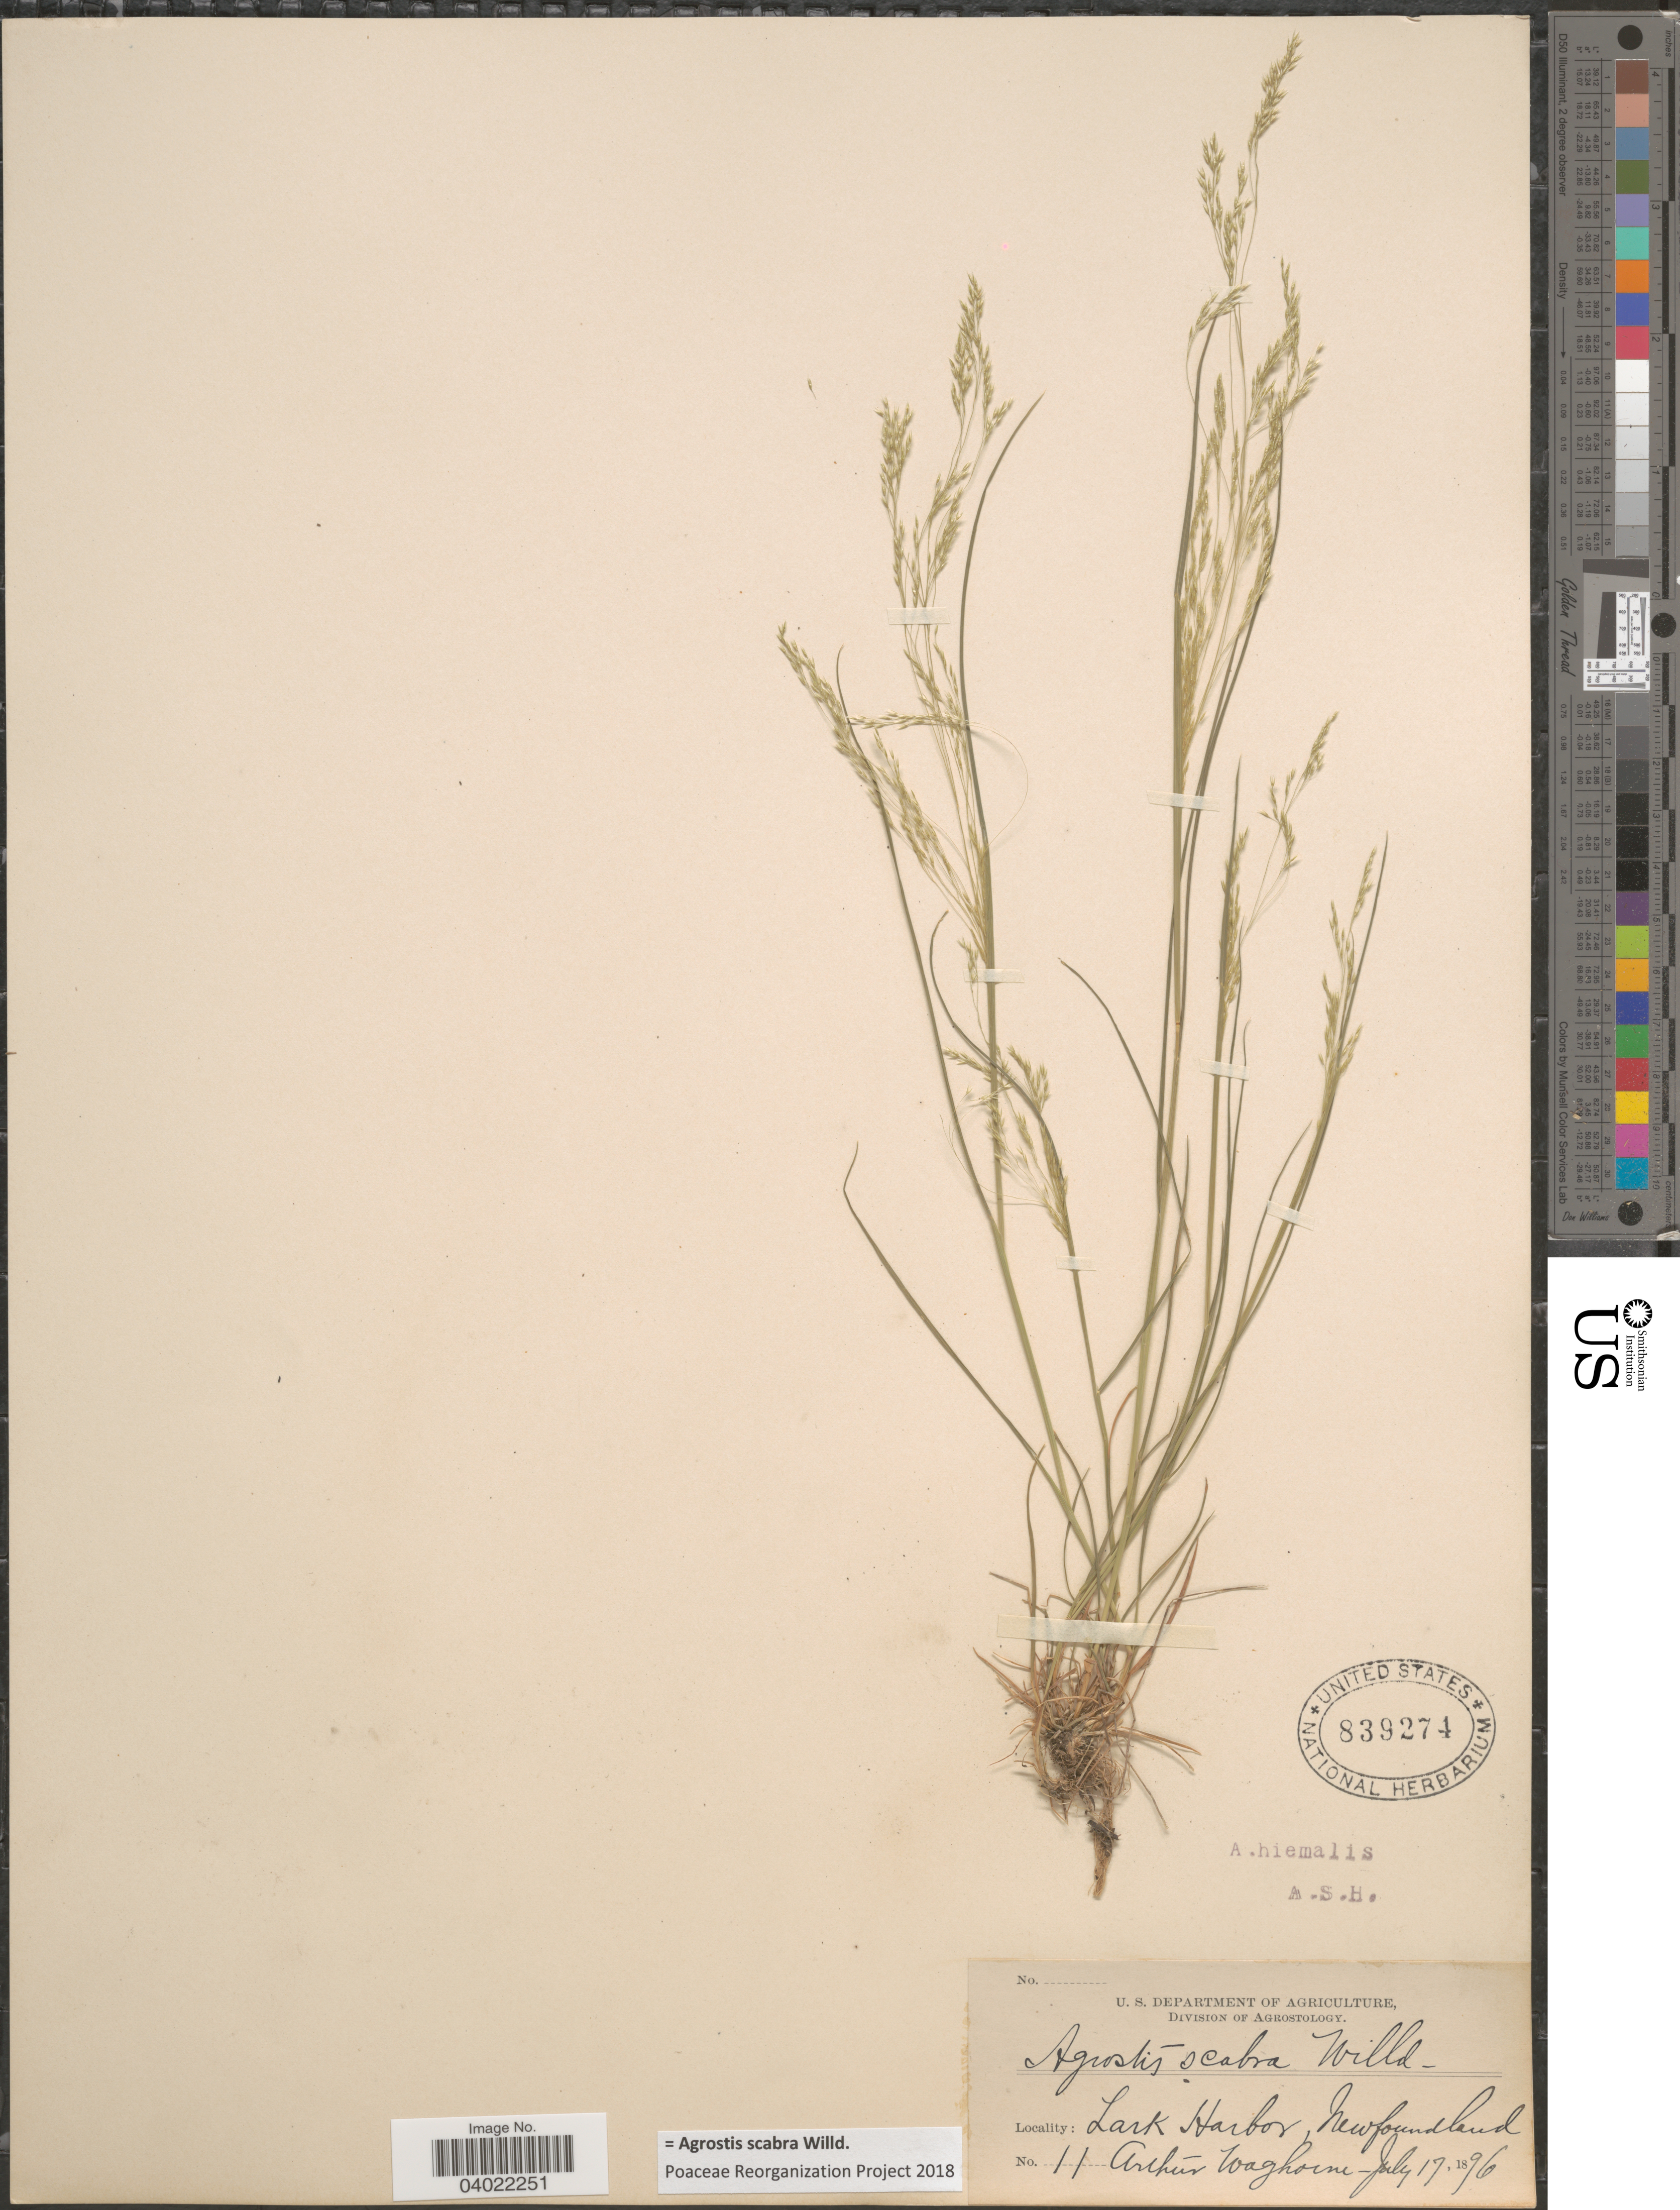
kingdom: Plantae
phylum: Tracheophyta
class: Liliopsida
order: Poales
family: Poaceae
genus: Agrostis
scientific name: Agrostis scabra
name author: Willd.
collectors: A. Waghorne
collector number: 11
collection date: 1896-07-17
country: Canada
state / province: Newfoundland and Labrador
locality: Lark Harbor.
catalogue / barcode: US 839274